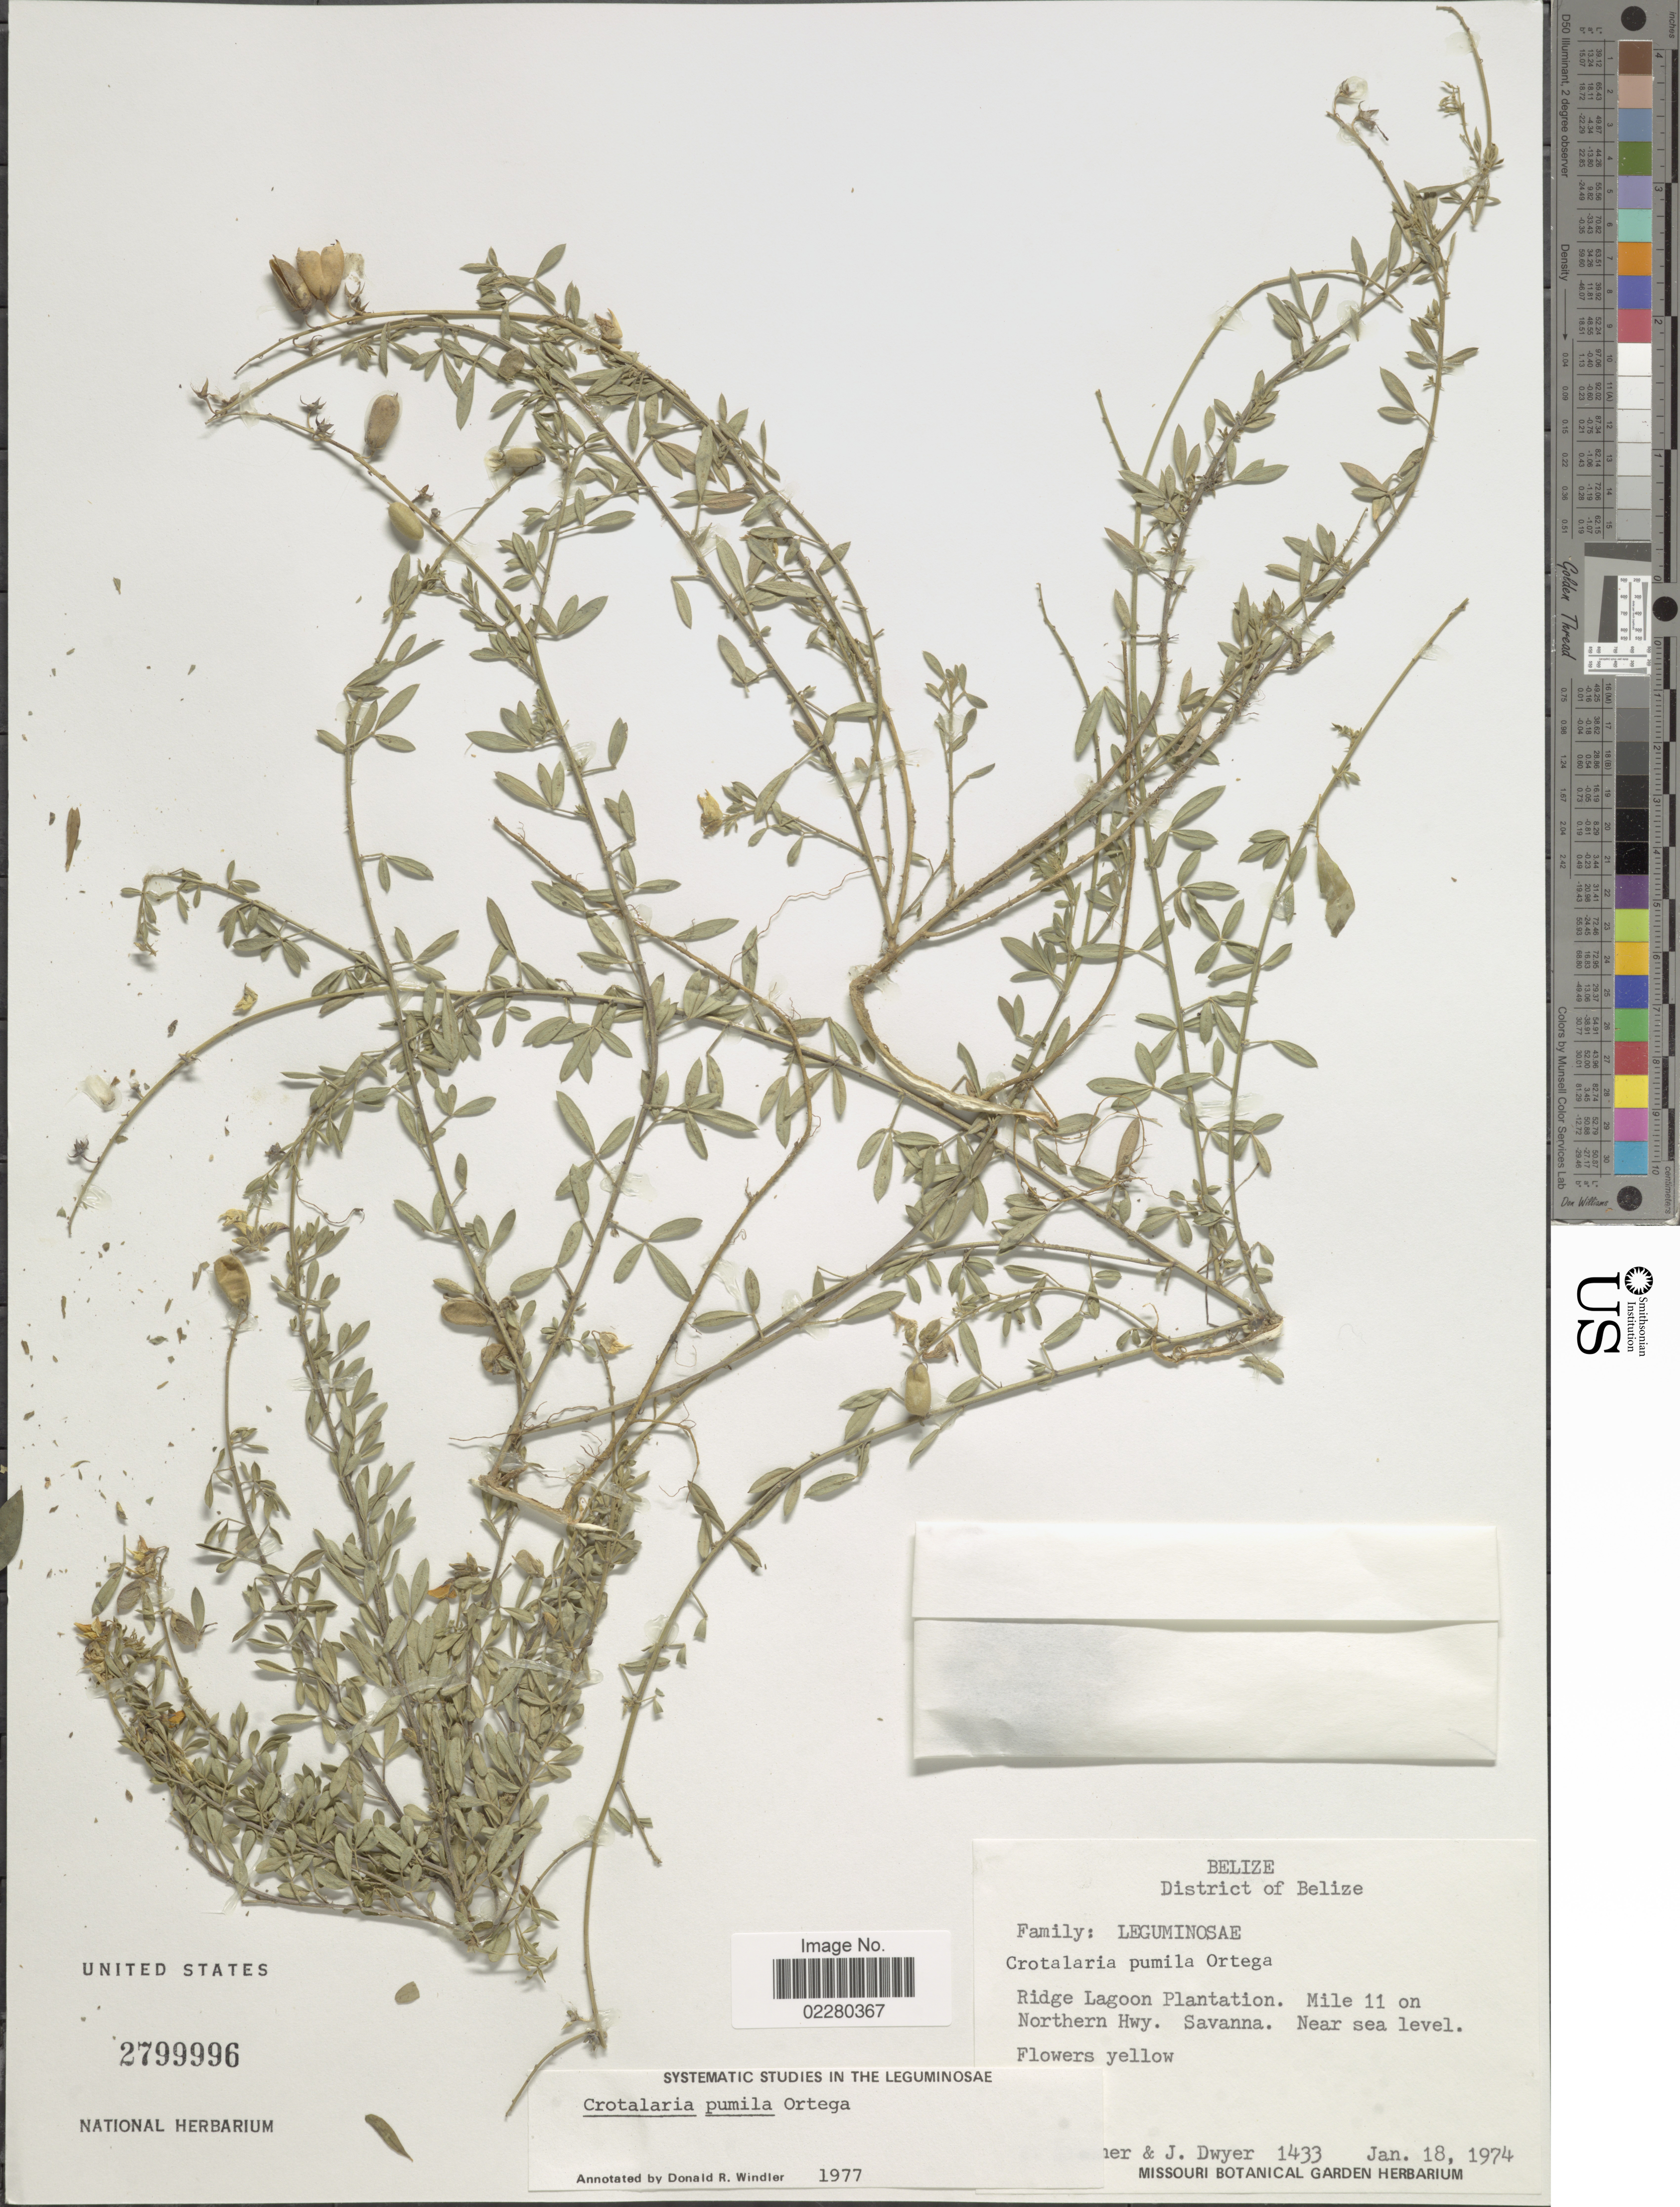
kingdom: Plantae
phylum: Tracheophyta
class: Magnoliopsida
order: Fabales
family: Fabaceae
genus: Crotalaria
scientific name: Crotalaria pumila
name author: Ortega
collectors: R. L. Liesner & J. Dwyer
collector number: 1433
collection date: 1974-01-18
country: Belize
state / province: Belize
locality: District of Belize. Ridge Lagoon Plantation. Mile 11 on Northern Hwy. Savanna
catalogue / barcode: US 2799996